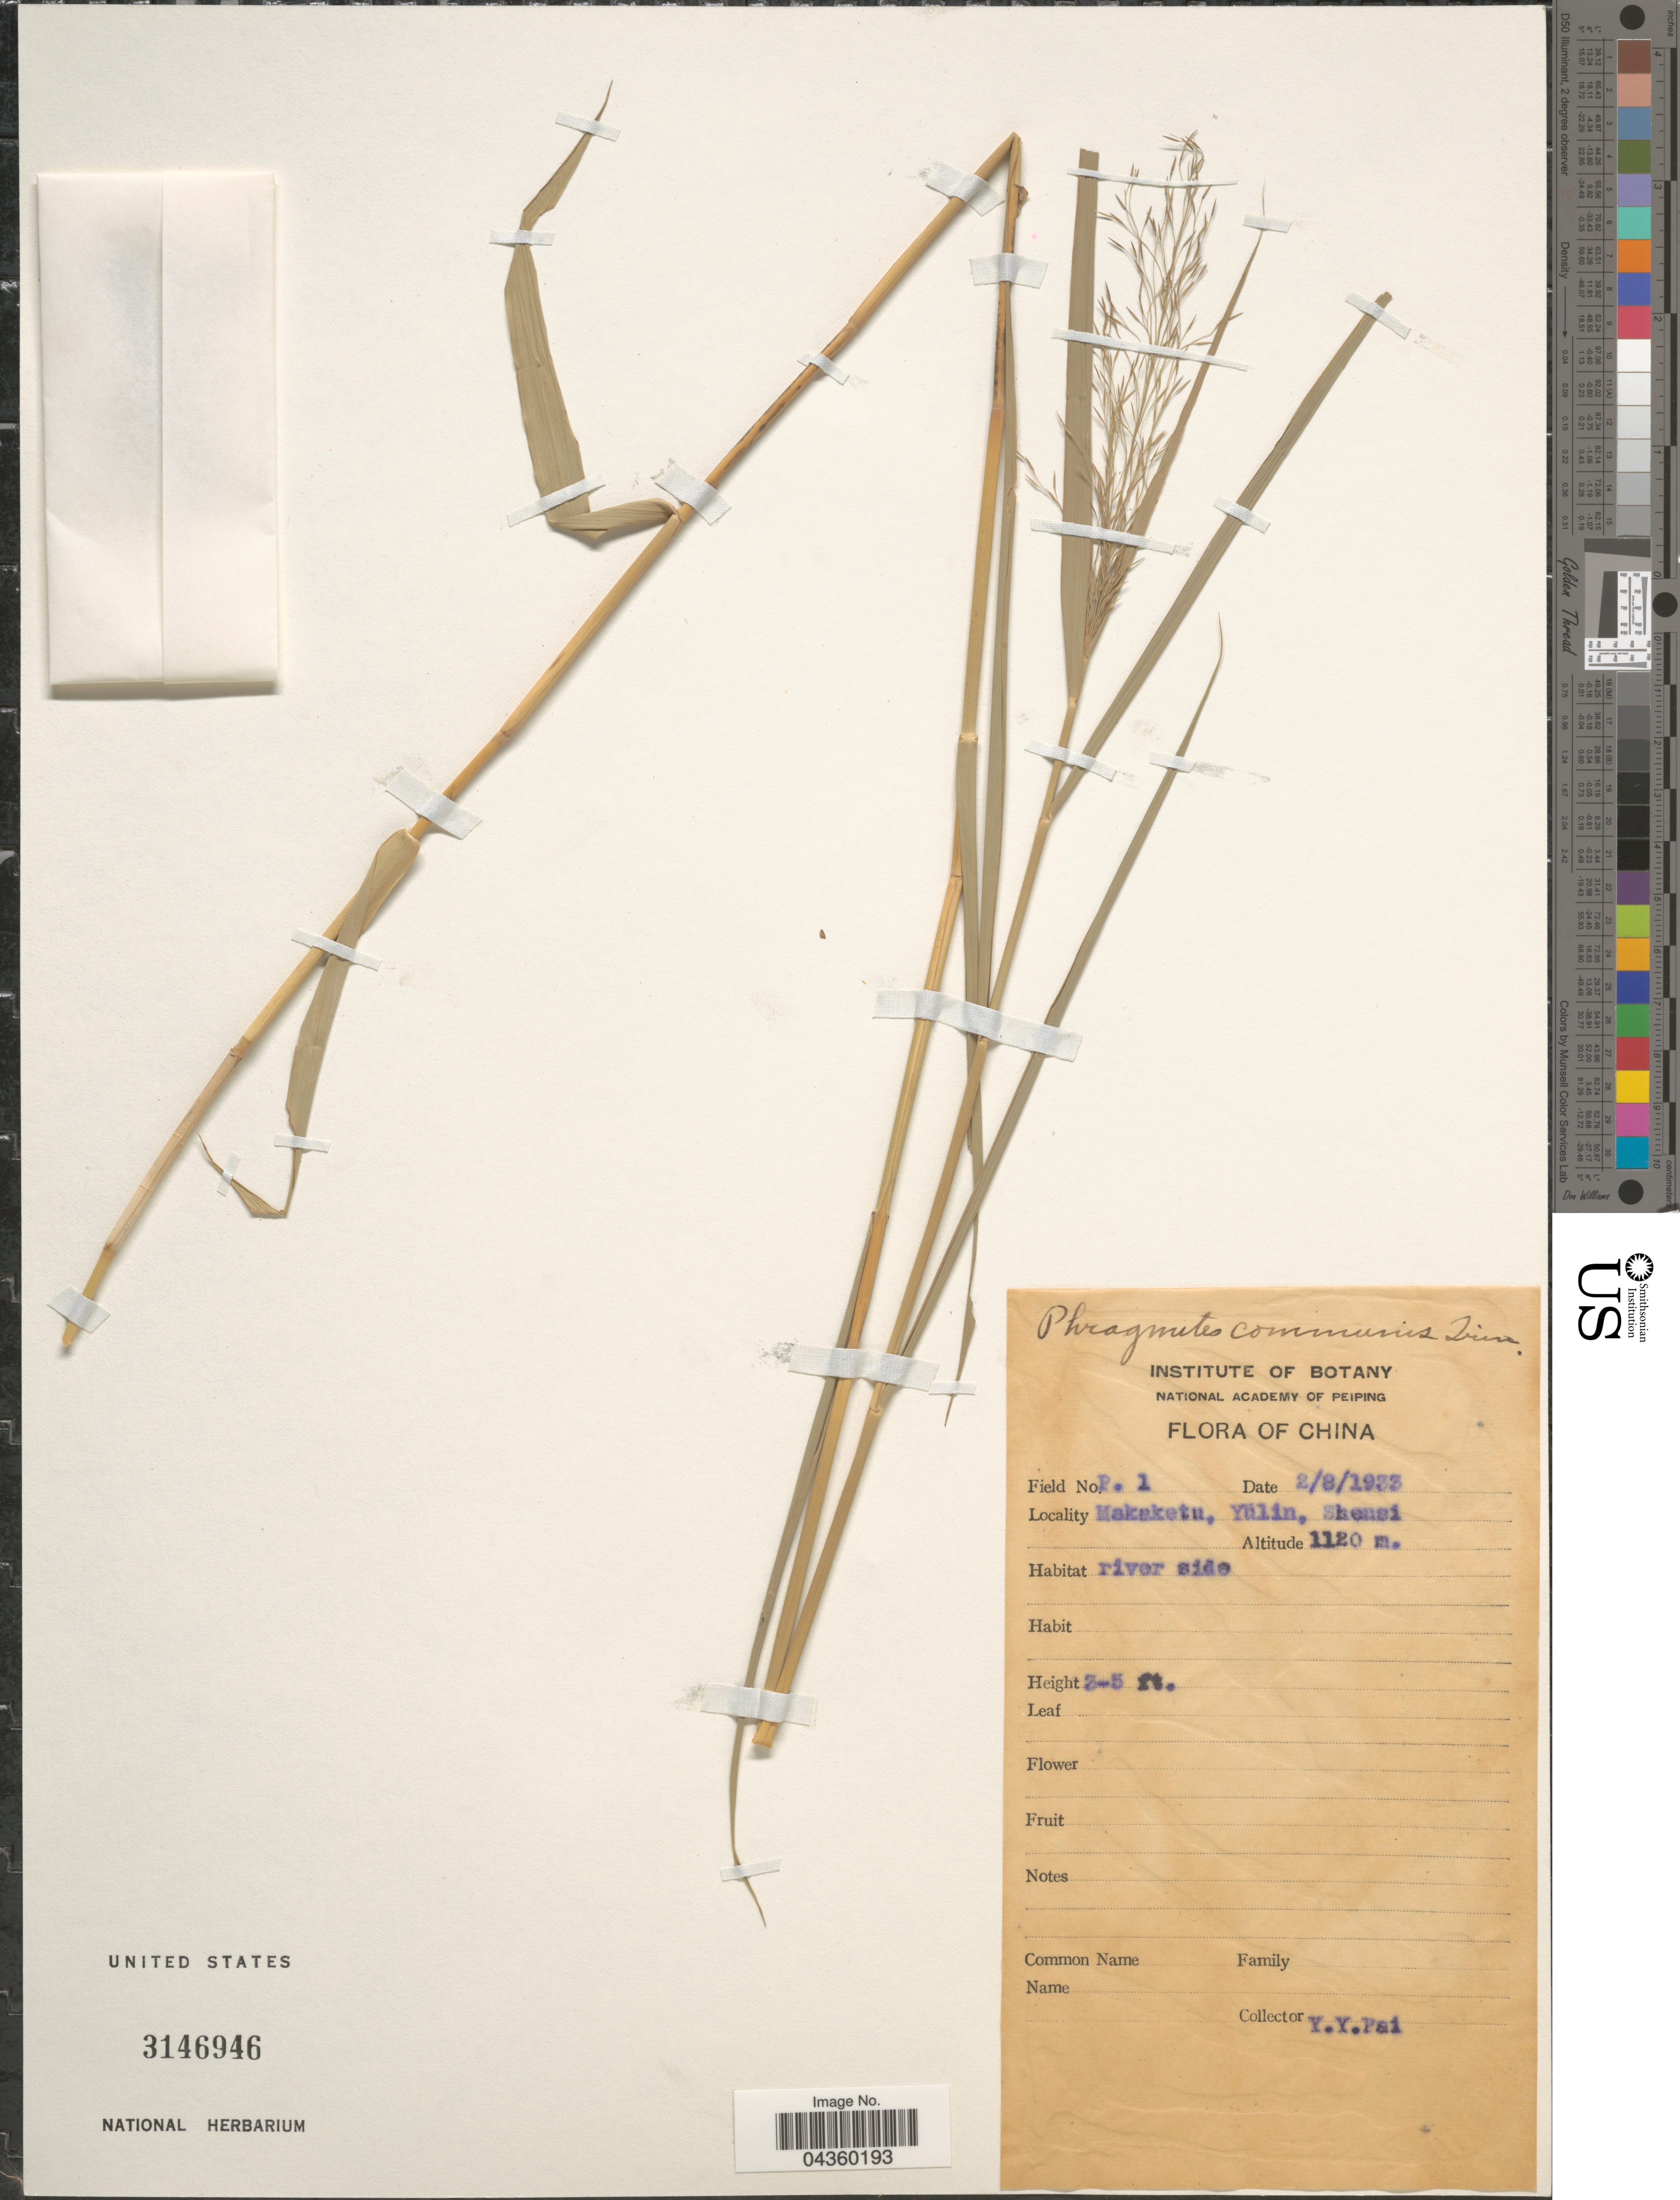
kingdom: Plantae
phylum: Tracheophyta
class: Liliopsida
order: Poales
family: Poaceae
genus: Phragmites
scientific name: Phragmites australis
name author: (Cav.) Trin. ex Steud.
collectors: Y. Pai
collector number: P1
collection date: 1933-08-02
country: China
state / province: Shaanxi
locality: Makaketu, Yülin, Shensi.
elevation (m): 1120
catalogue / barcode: US 3146946